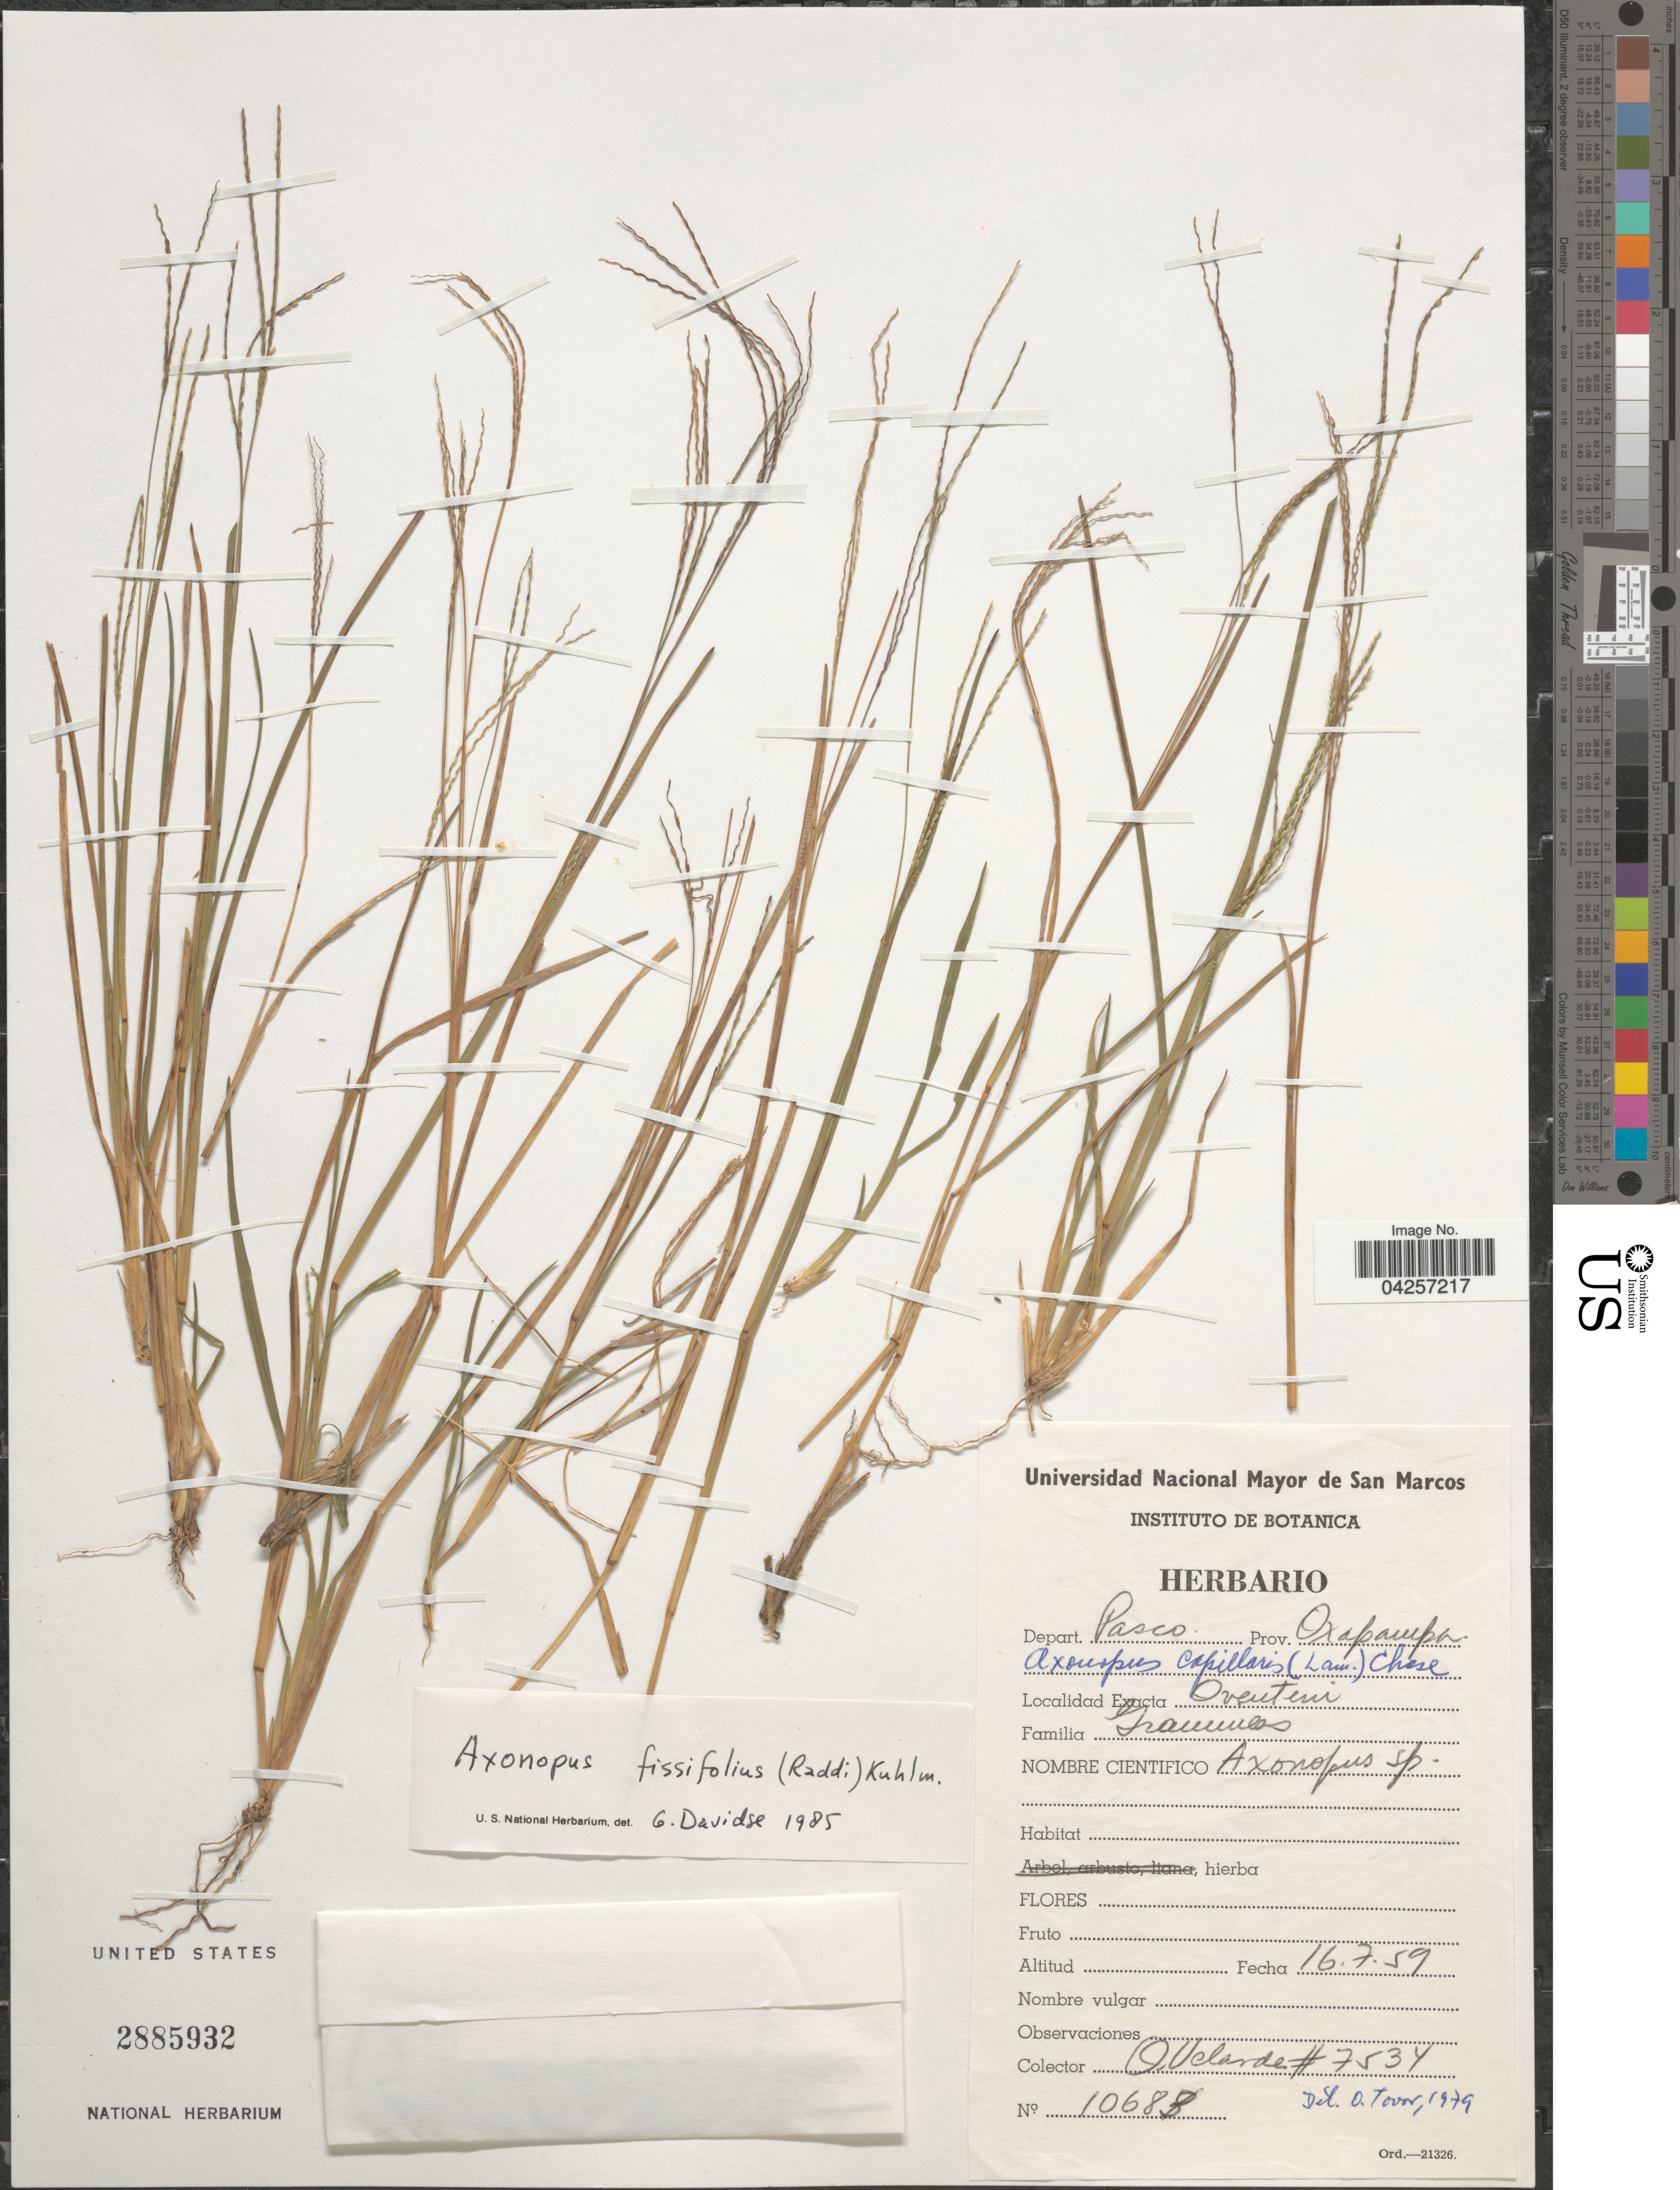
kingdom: Plantae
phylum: Tracheophyta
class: Liliopsida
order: Poales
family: Poaceae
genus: Axonopus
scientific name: Axonopus fissifolius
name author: (Raddi) Kuhlm.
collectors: O. Velarde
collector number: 7534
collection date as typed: Transcribed d/m/y: 16/7/59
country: Peru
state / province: Pasco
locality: Depart. Pasco. Prov. Oxapampa. Oventeni.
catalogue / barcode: US 2885932